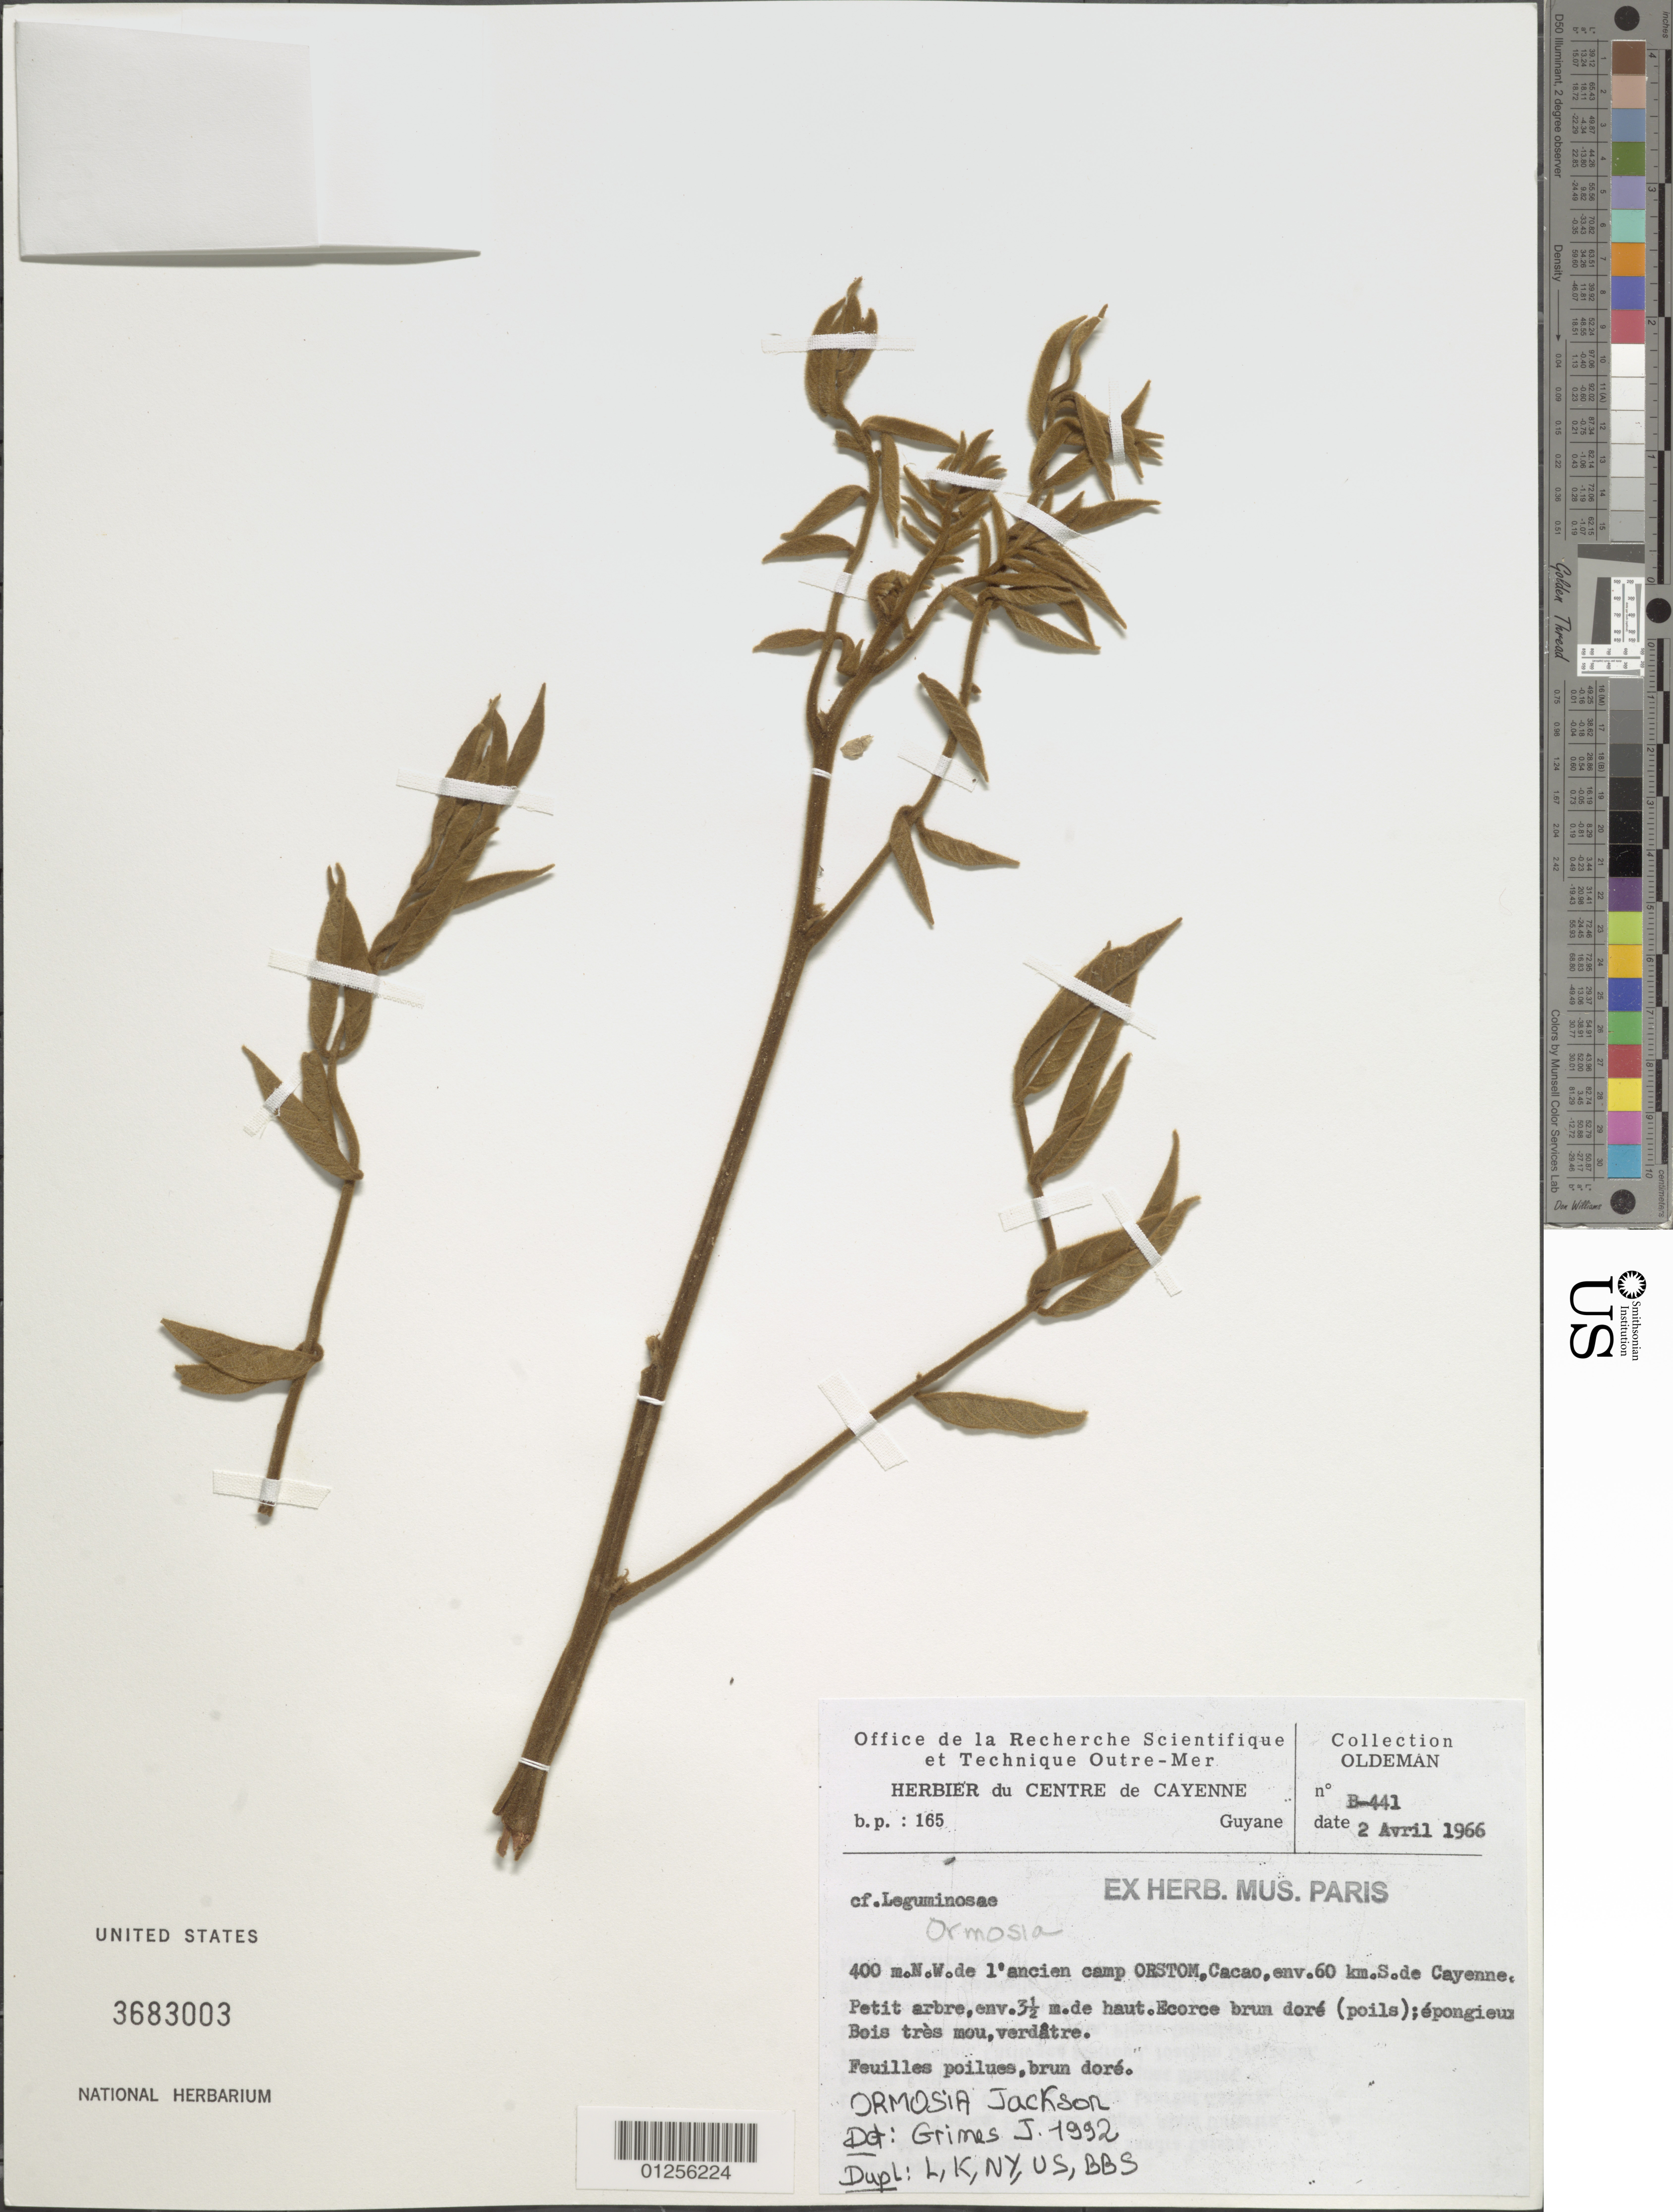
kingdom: Plantae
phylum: Tracheophyta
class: Magnoliopsida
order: Fabales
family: Fabaceae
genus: Ormosia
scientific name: Ormosia sp.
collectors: R. Oldeman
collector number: B-441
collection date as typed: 02 Apr 1966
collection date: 1966-04-02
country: French Guiana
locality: l'ancien camp ORSTOM, 60 km S of Cayenne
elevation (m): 400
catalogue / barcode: US 3683003